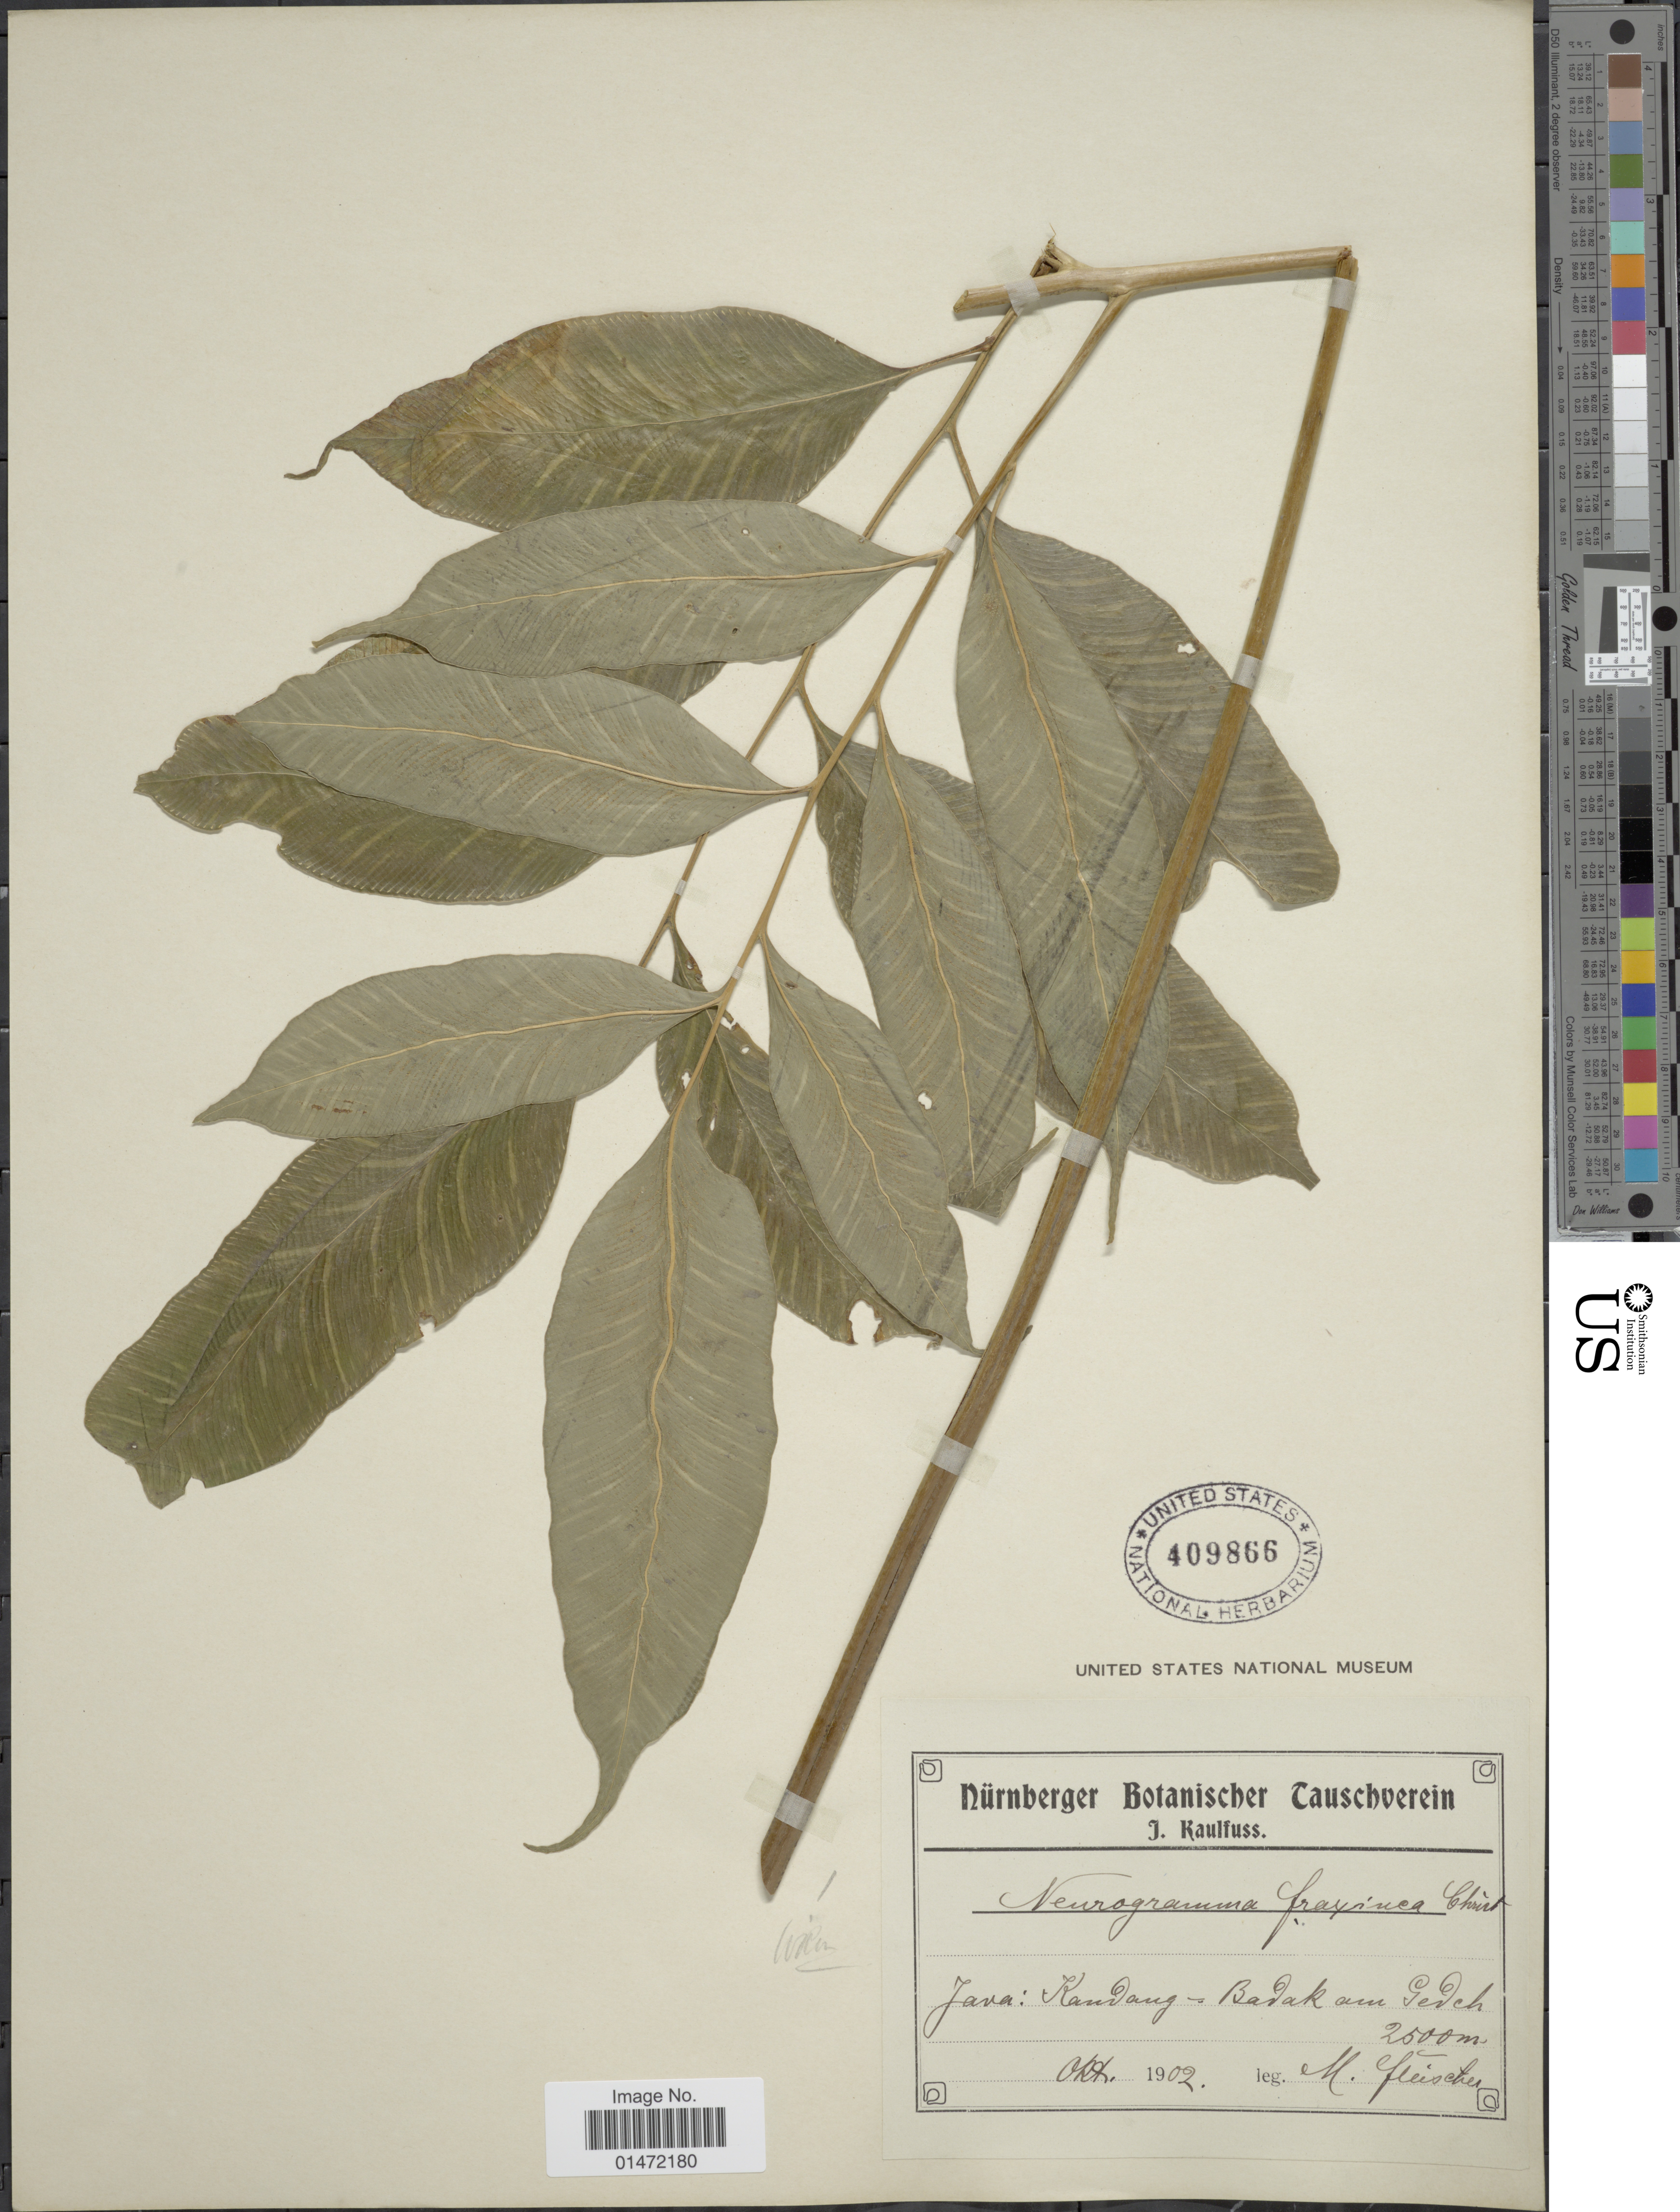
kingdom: Plantae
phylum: Tracheophyta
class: Polypodiopsida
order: Polypodiales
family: Pteridaceae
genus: Coniogramme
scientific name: Coniogramme fraxinea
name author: (D. Don) Diels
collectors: M. Fleischer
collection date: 1902-10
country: Indonesia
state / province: Java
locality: Kandang - Badak am Gedeh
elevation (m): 2500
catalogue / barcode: US 409866